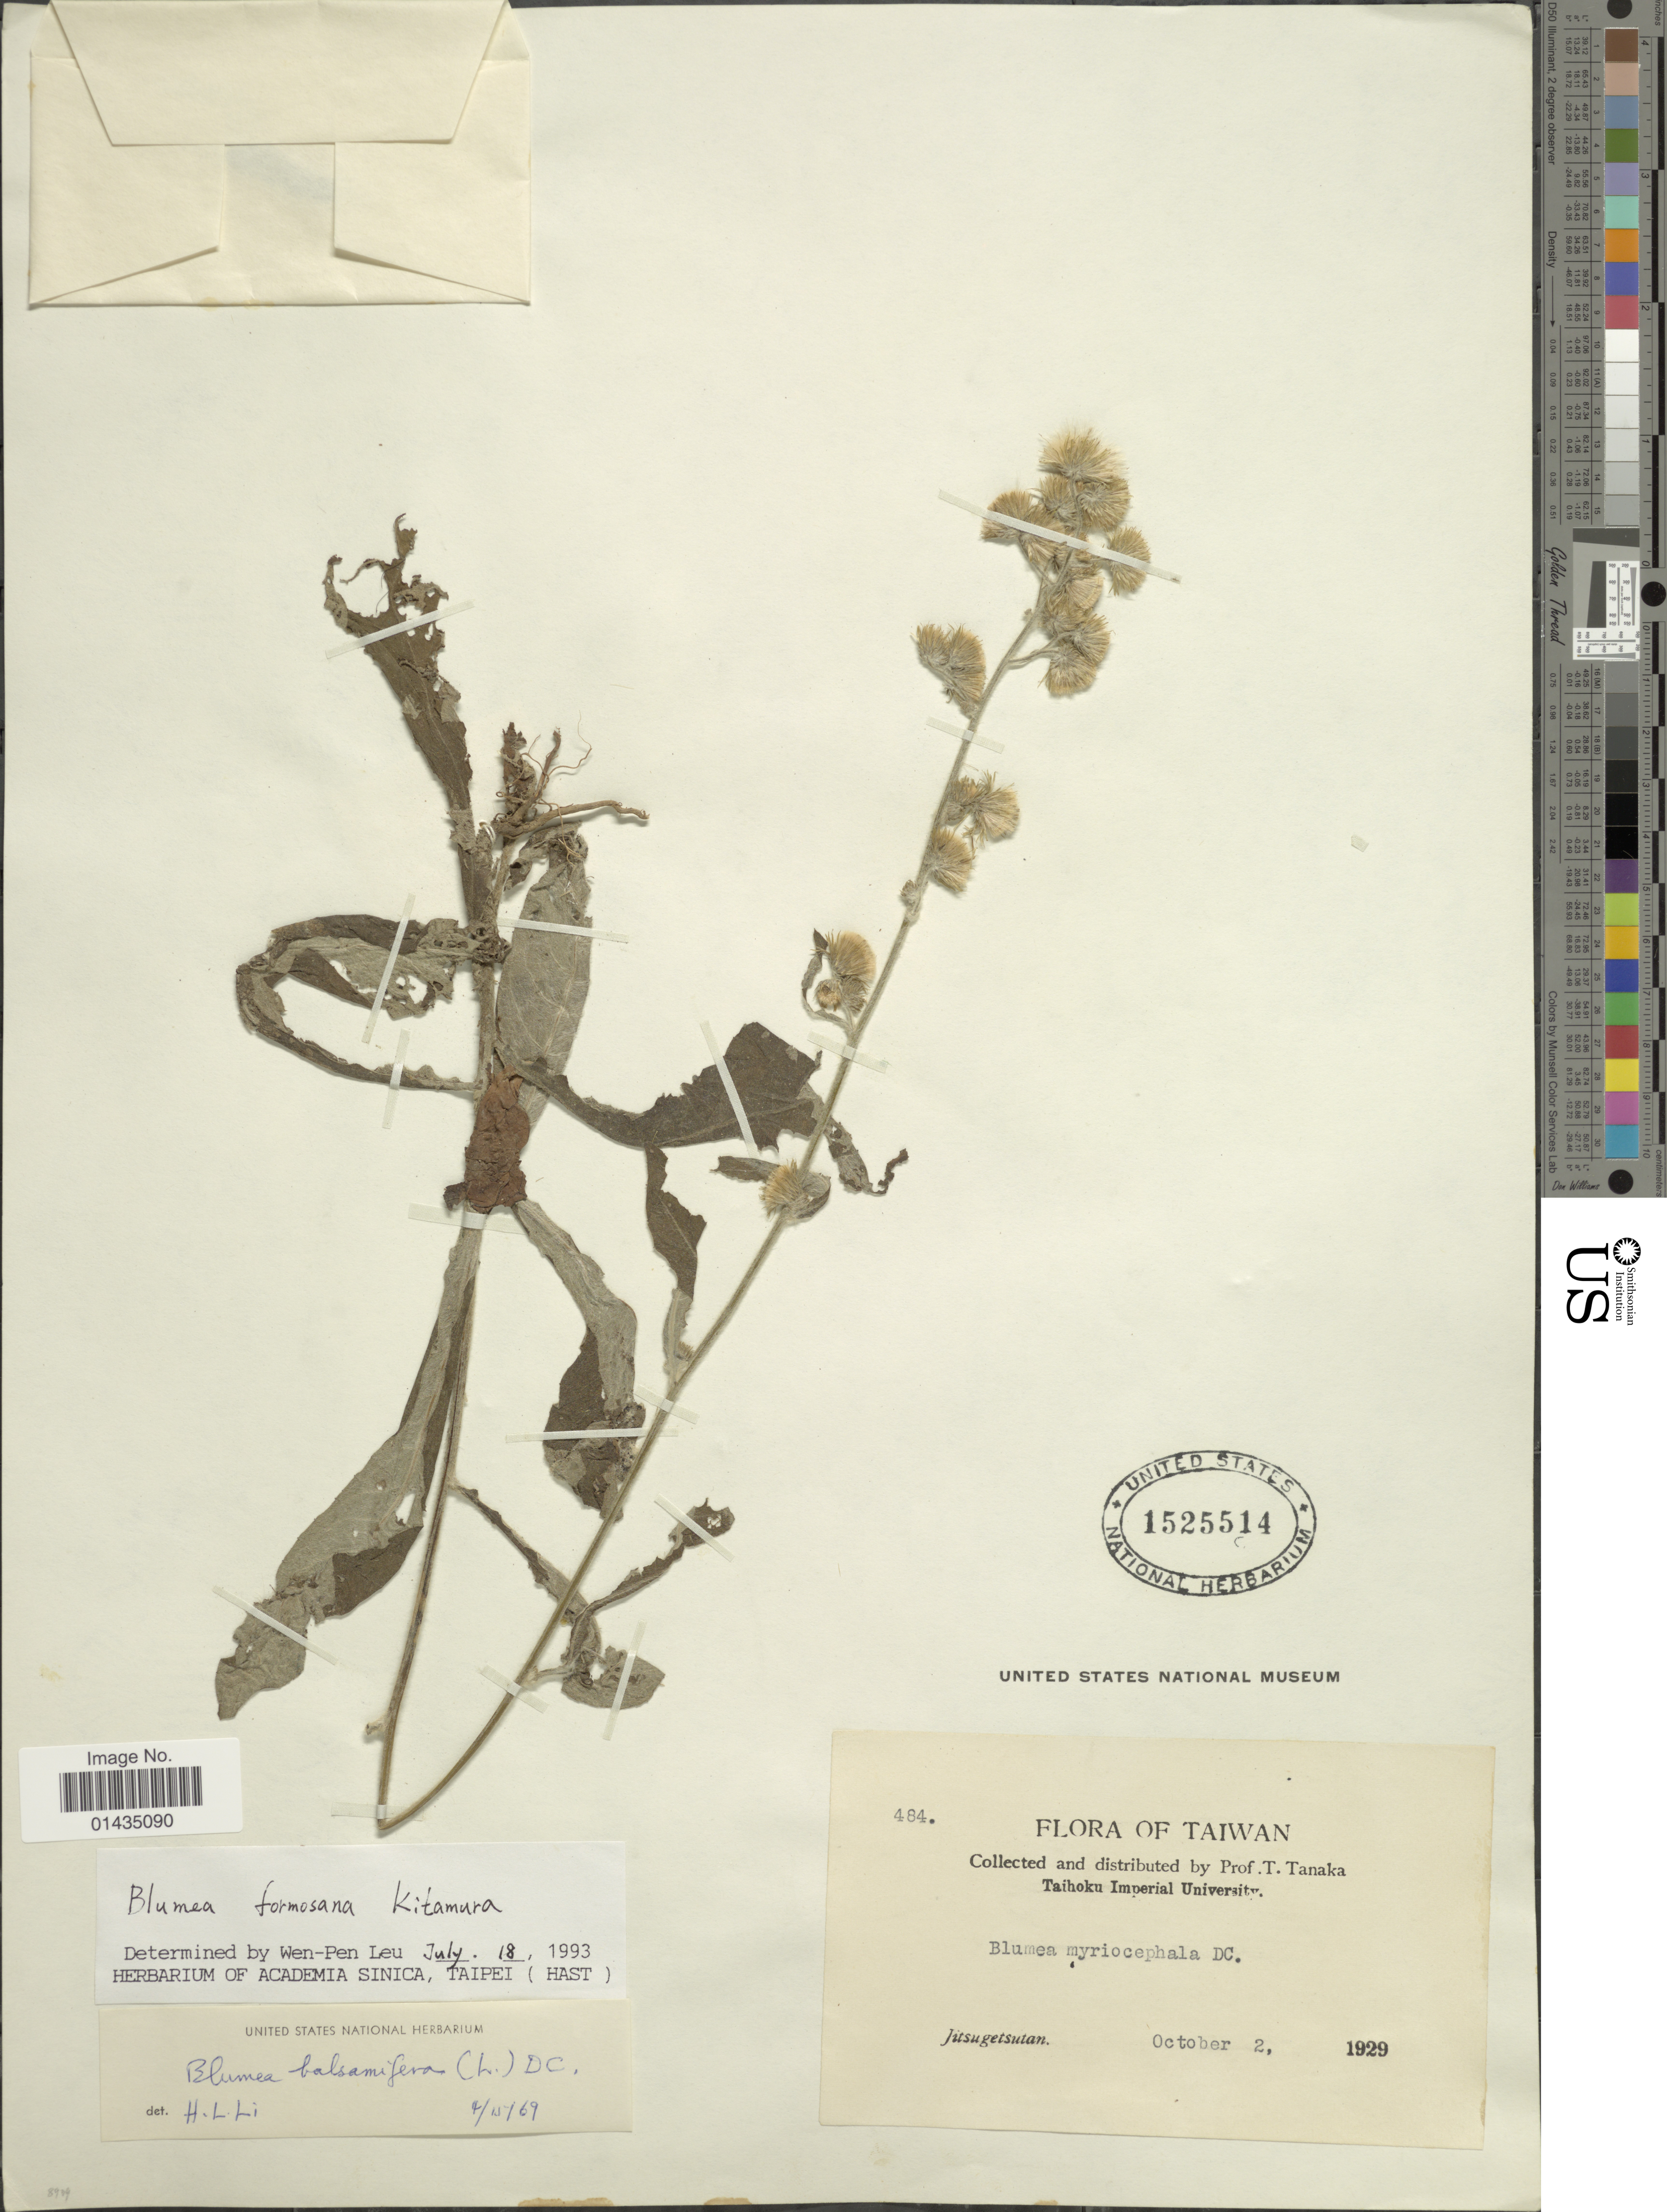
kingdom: Plantae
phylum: Tracheophyta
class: Magnoliopsida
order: Asterales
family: Asteraceae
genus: Blumea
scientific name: Blumea formosana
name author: Kitam.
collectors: T. Tanaka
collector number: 484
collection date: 1929-10-02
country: Taiwan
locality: Jitsugetsutan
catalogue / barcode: US 1525514